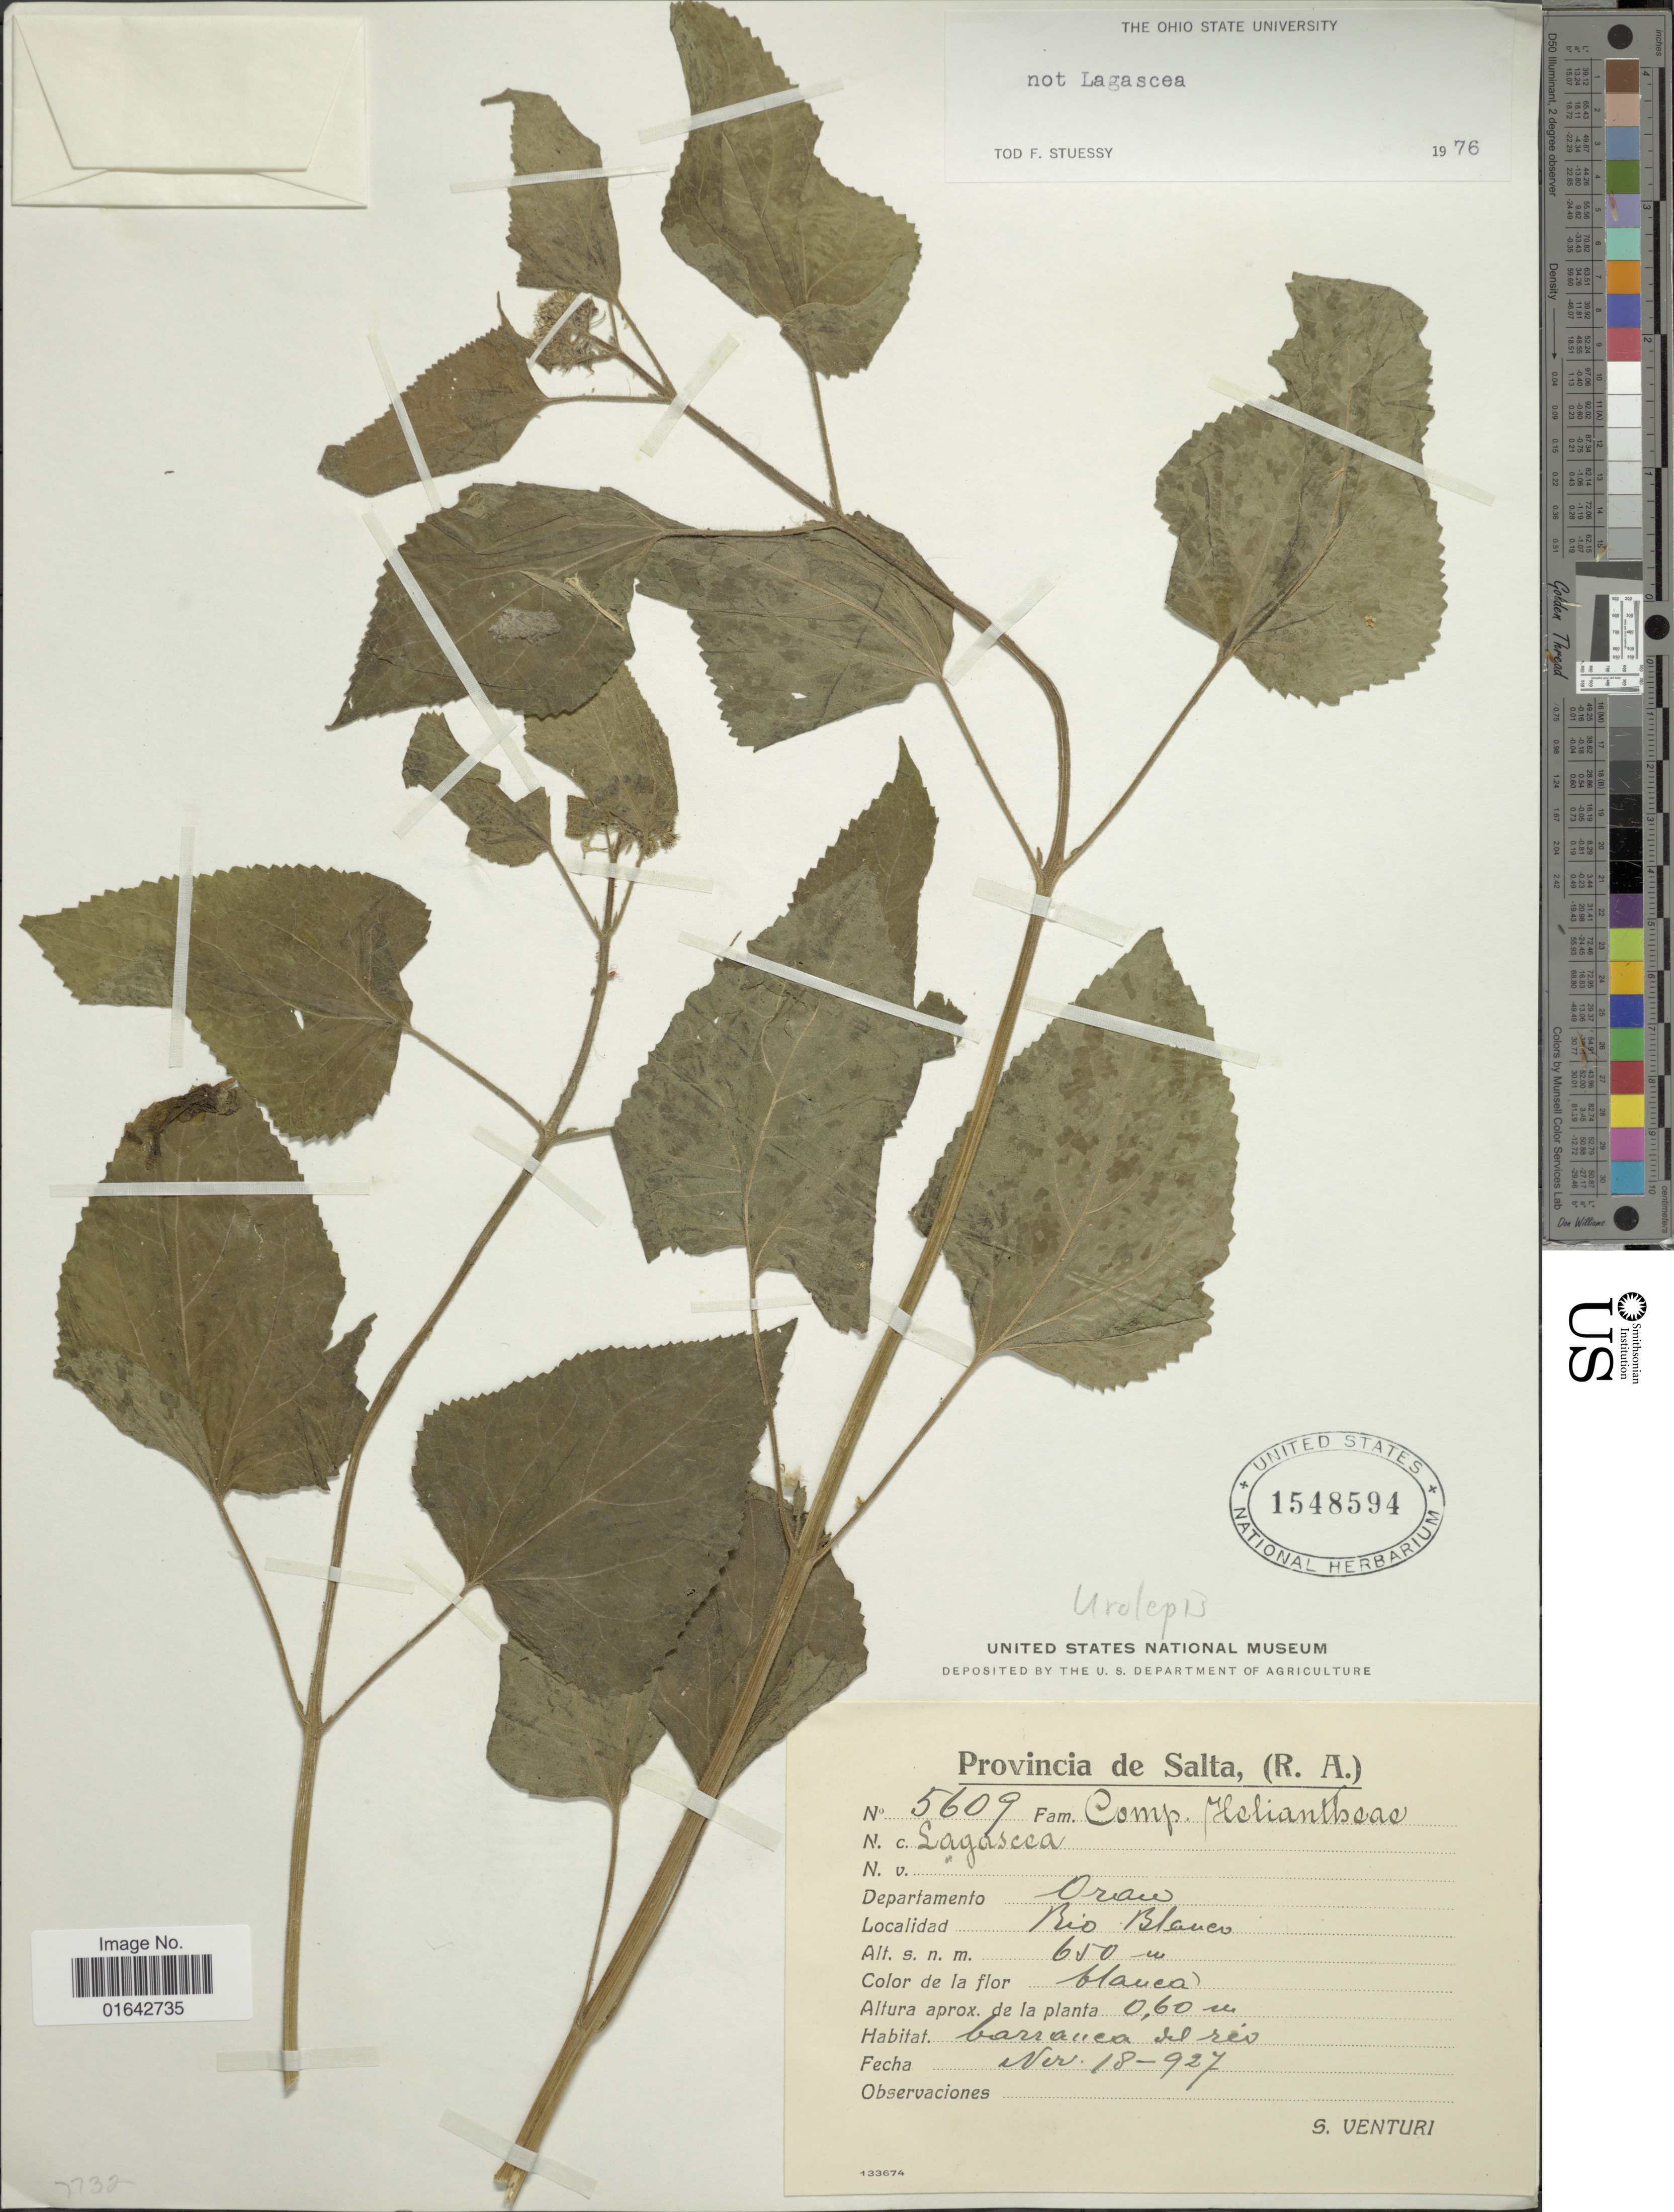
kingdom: Plantae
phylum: Tracheophyta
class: Magnoliopsida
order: Asterales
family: Asteraceae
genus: Urolepis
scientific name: Urolepis hecatantha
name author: (DC.) R.M. King & H. Rob.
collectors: S. Venturi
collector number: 5609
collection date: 1927-02-18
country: Argentina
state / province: Salta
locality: Provincia de Salta (R. A.), Departamento Oraw, Bio Blanco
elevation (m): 650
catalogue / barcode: US 1548594